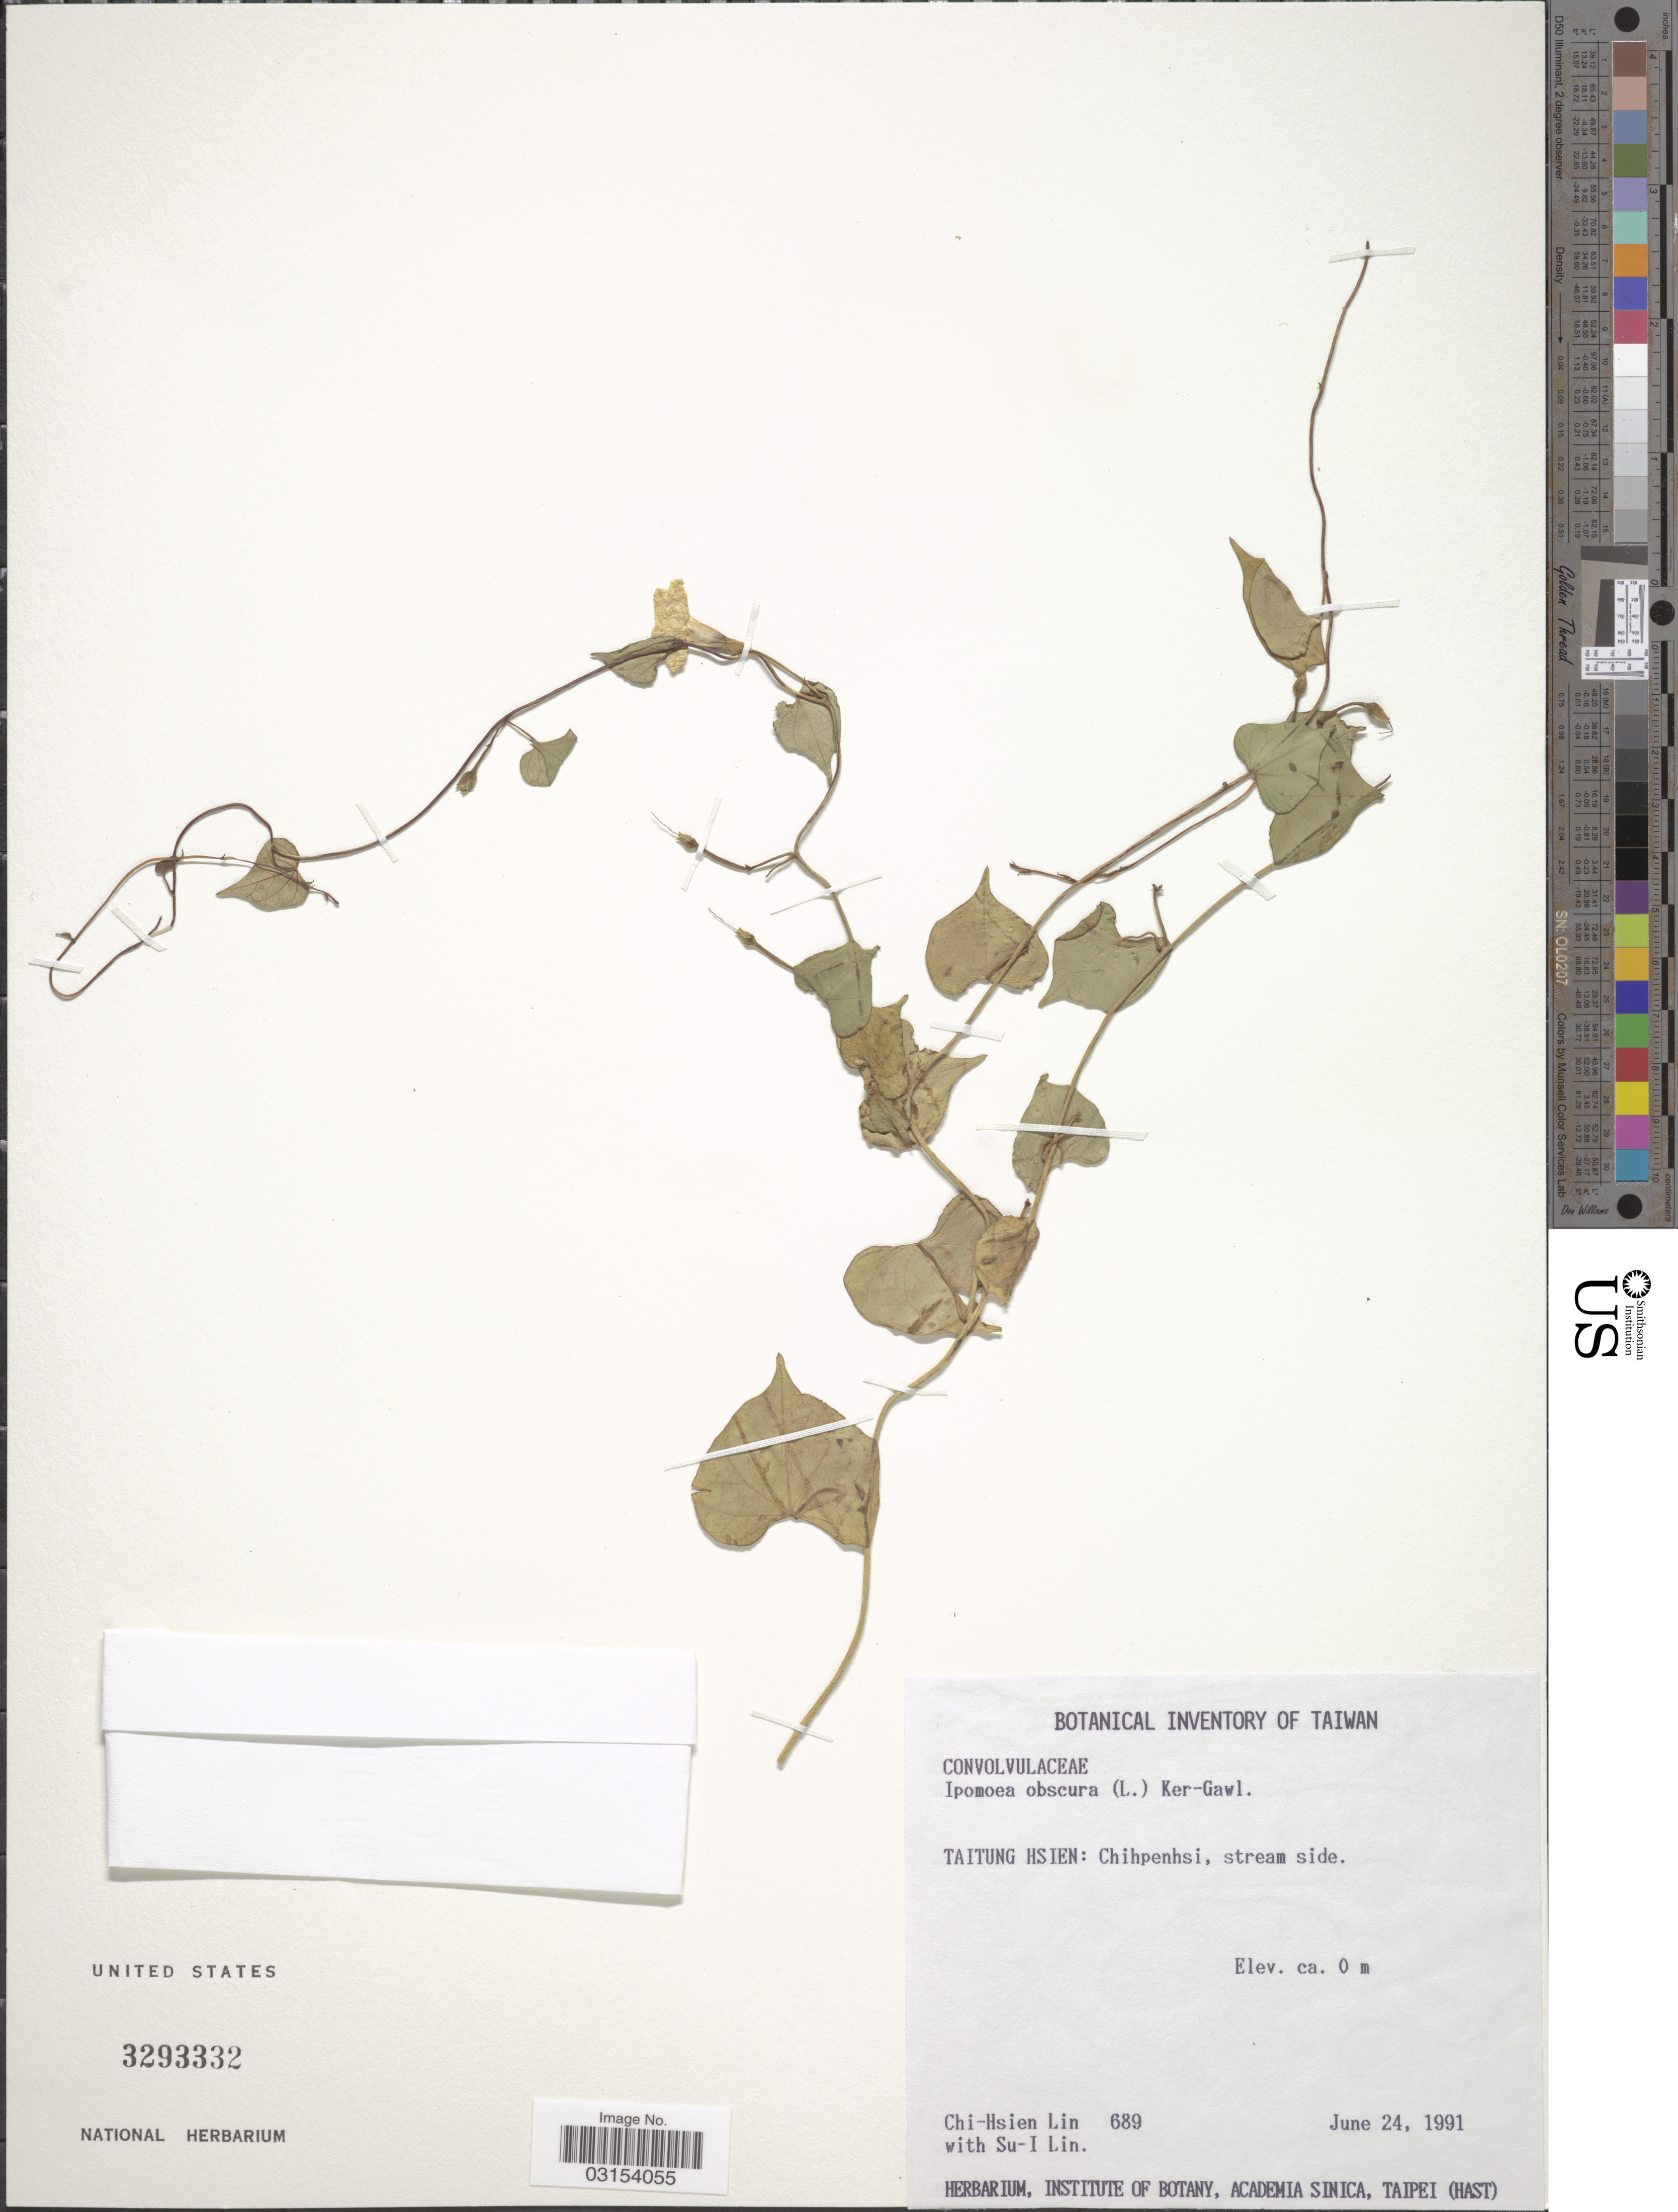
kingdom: Plantae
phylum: Tracheophyta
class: Magnoliopsida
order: Solanales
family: Convolvulaceae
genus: Ipomoea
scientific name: Ipomoea obscura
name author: (L.) Ker Gawl.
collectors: C. Lin & S. Lin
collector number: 689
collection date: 1991-06-24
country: Taiwan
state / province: Taitung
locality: Taitung Hsien: Chihpenhsi, stream side.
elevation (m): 0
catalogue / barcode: US 3293332